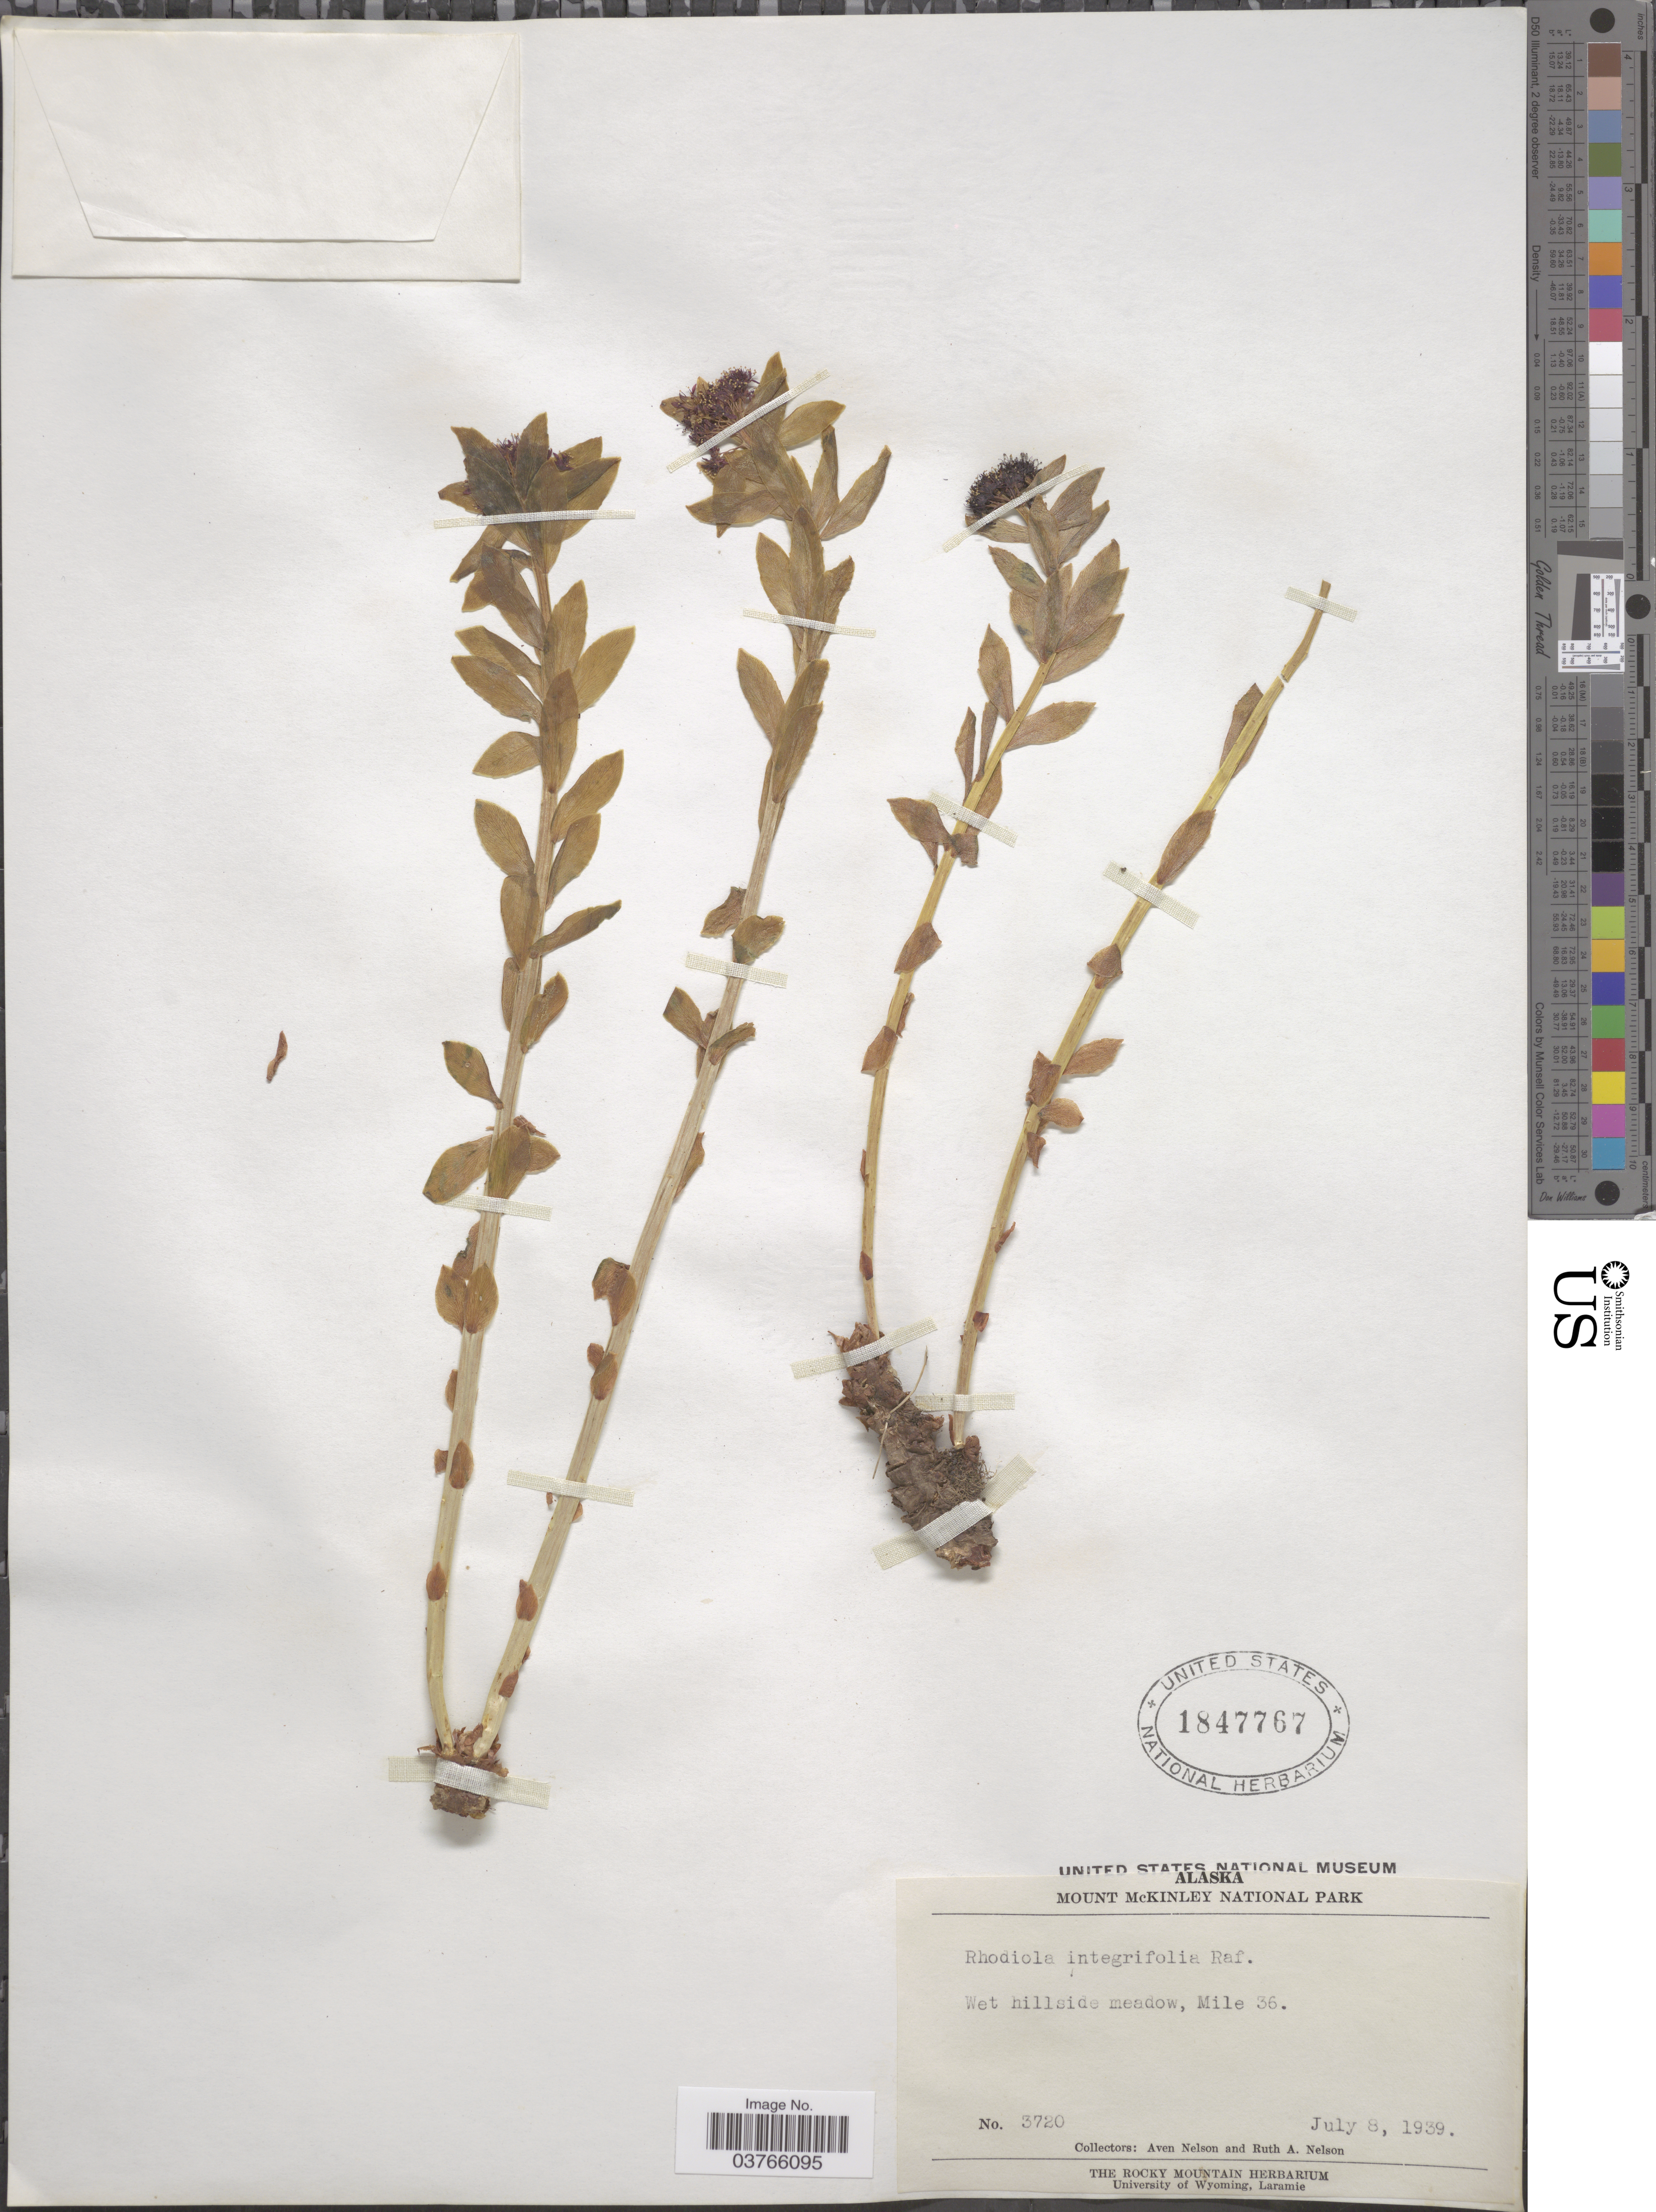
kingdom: Plantae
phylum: Tracheophyta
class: Magnoliopsida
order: Saxifragales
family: Crassulaceae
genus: Rhodiola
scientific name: Rhodiola integrifolia subsp. integrifolia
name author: Raf.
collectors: A. Nelson & R. A. Nelson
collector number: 3720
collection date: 1939-07-08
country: United States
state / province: Alaska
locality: Mount McKinley National Park. Wet hillside meadow, Mile 36.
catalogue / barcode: US 1847767